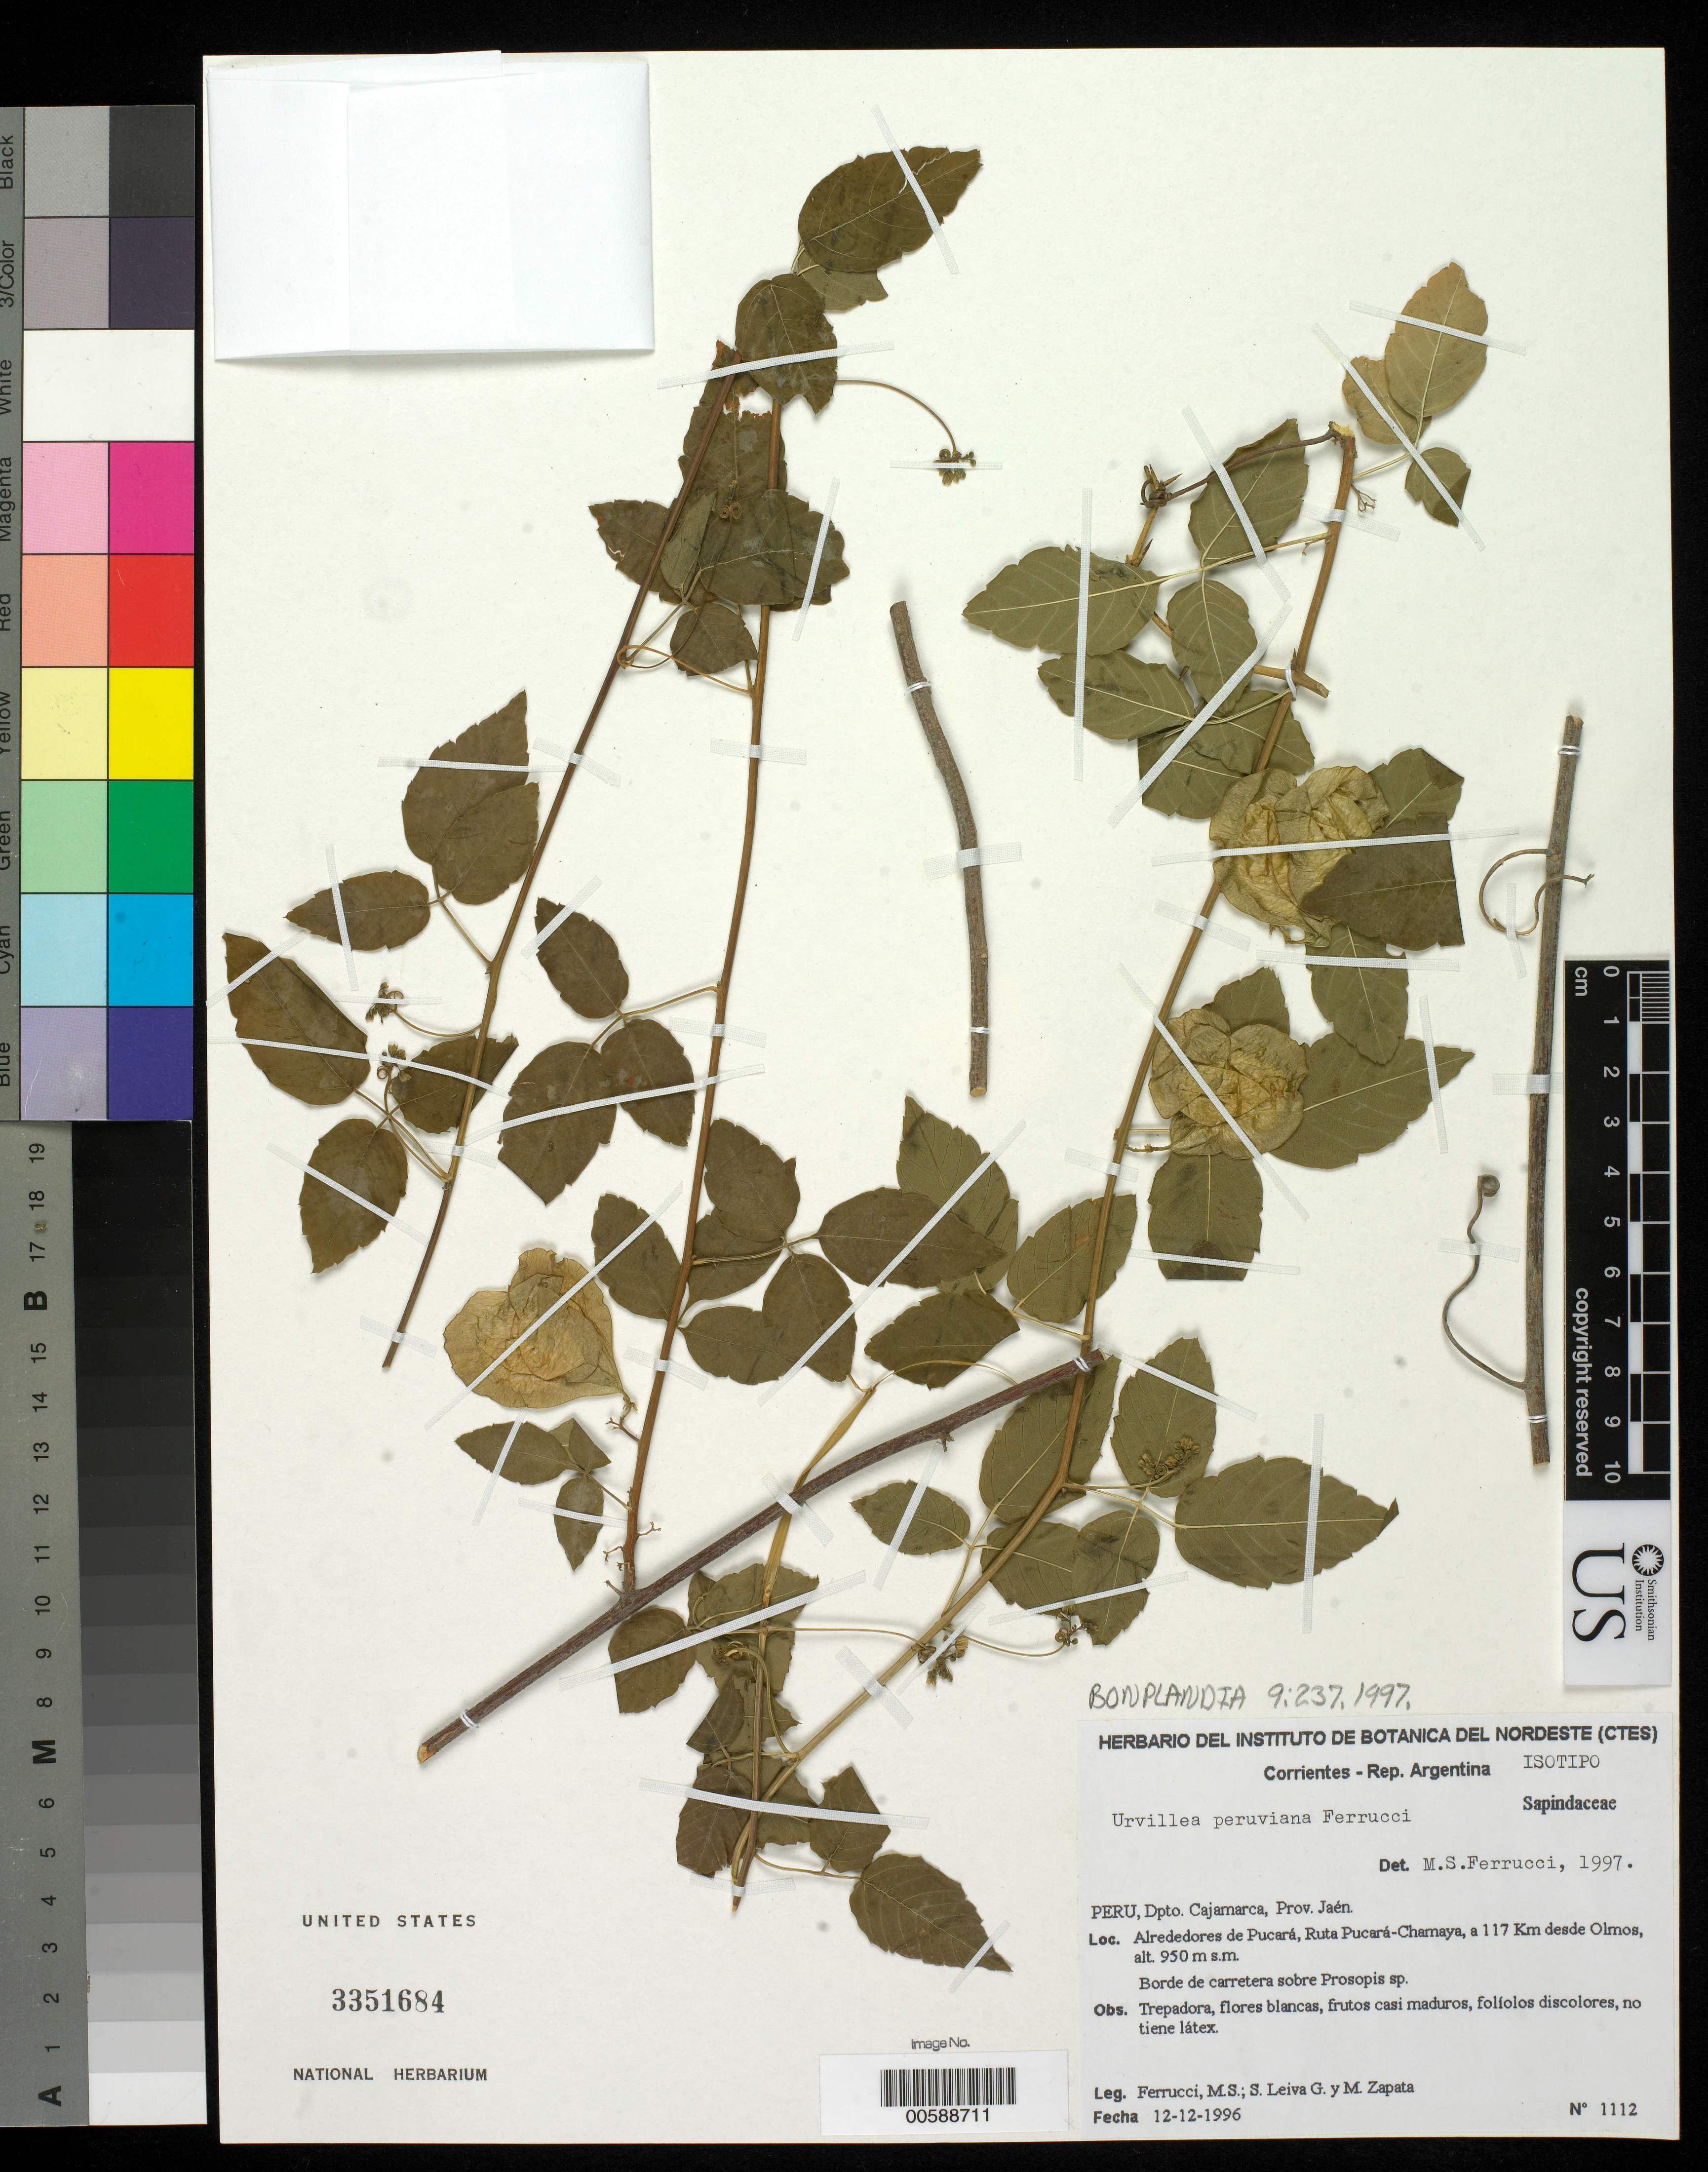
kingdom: Plantae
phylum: Tracheophyta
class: Magnoliopsida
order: Sapindales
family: Sapindaceae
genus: Urvillea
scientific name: Urvillea peruviana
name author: Ferrucci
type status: Isotype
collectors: M. S. Ferrucci, S. Leiva & M. Zapata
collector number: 1112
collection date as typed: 12 Dec 1996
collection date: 1996-12-12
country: Peru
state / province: Cajamarca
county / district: Jaén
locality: alrededores de Pucará, ruta Pucará-Chamaya, a 117 km desde Olmos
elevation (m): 950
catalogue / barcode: US 3351684